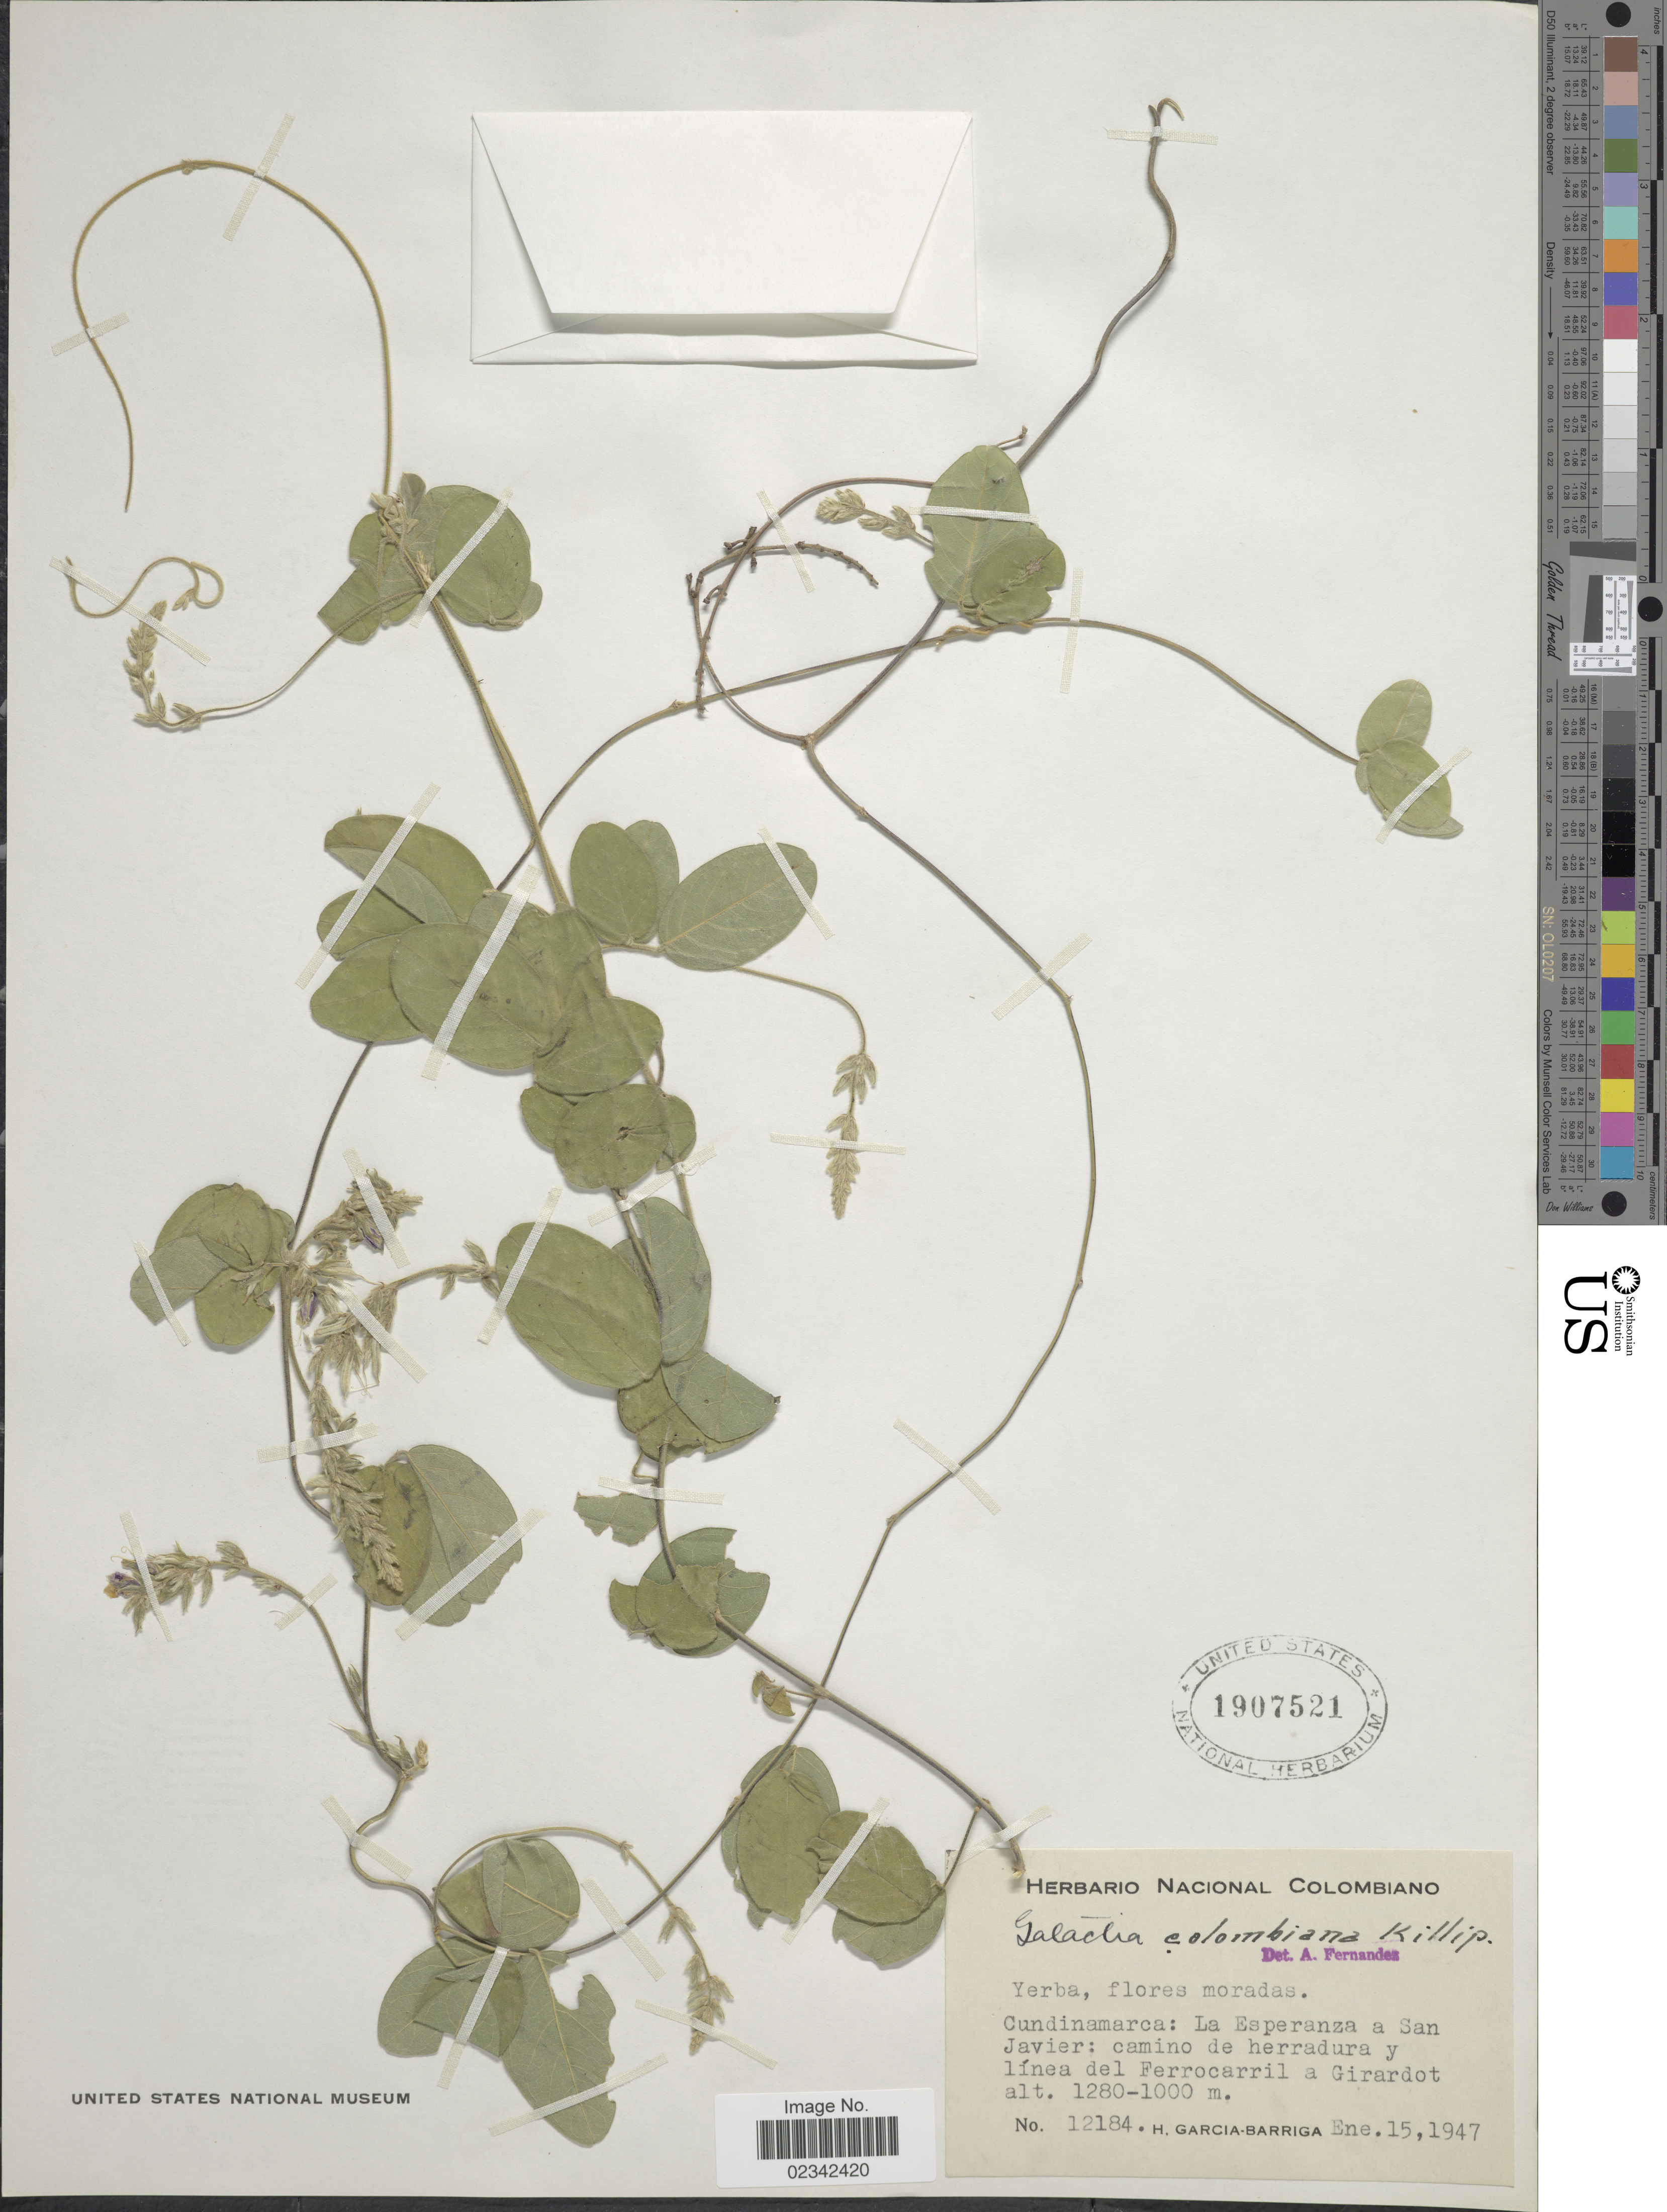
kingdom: Plantae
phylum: Tracheophyta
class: Magnoliopsida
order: Fabales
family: Fabaceae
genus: Galactia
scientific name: Galactia striata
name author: (Jacq.) Urb.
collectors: H. García Barriga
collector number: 12184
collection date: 1947-01-15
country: Colombia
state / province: Cundinamarca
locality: La Esperanza a San Javier: camino de herradura y linea del Ferrocarril a Girardot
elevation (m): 1000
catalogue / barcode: US 1907521